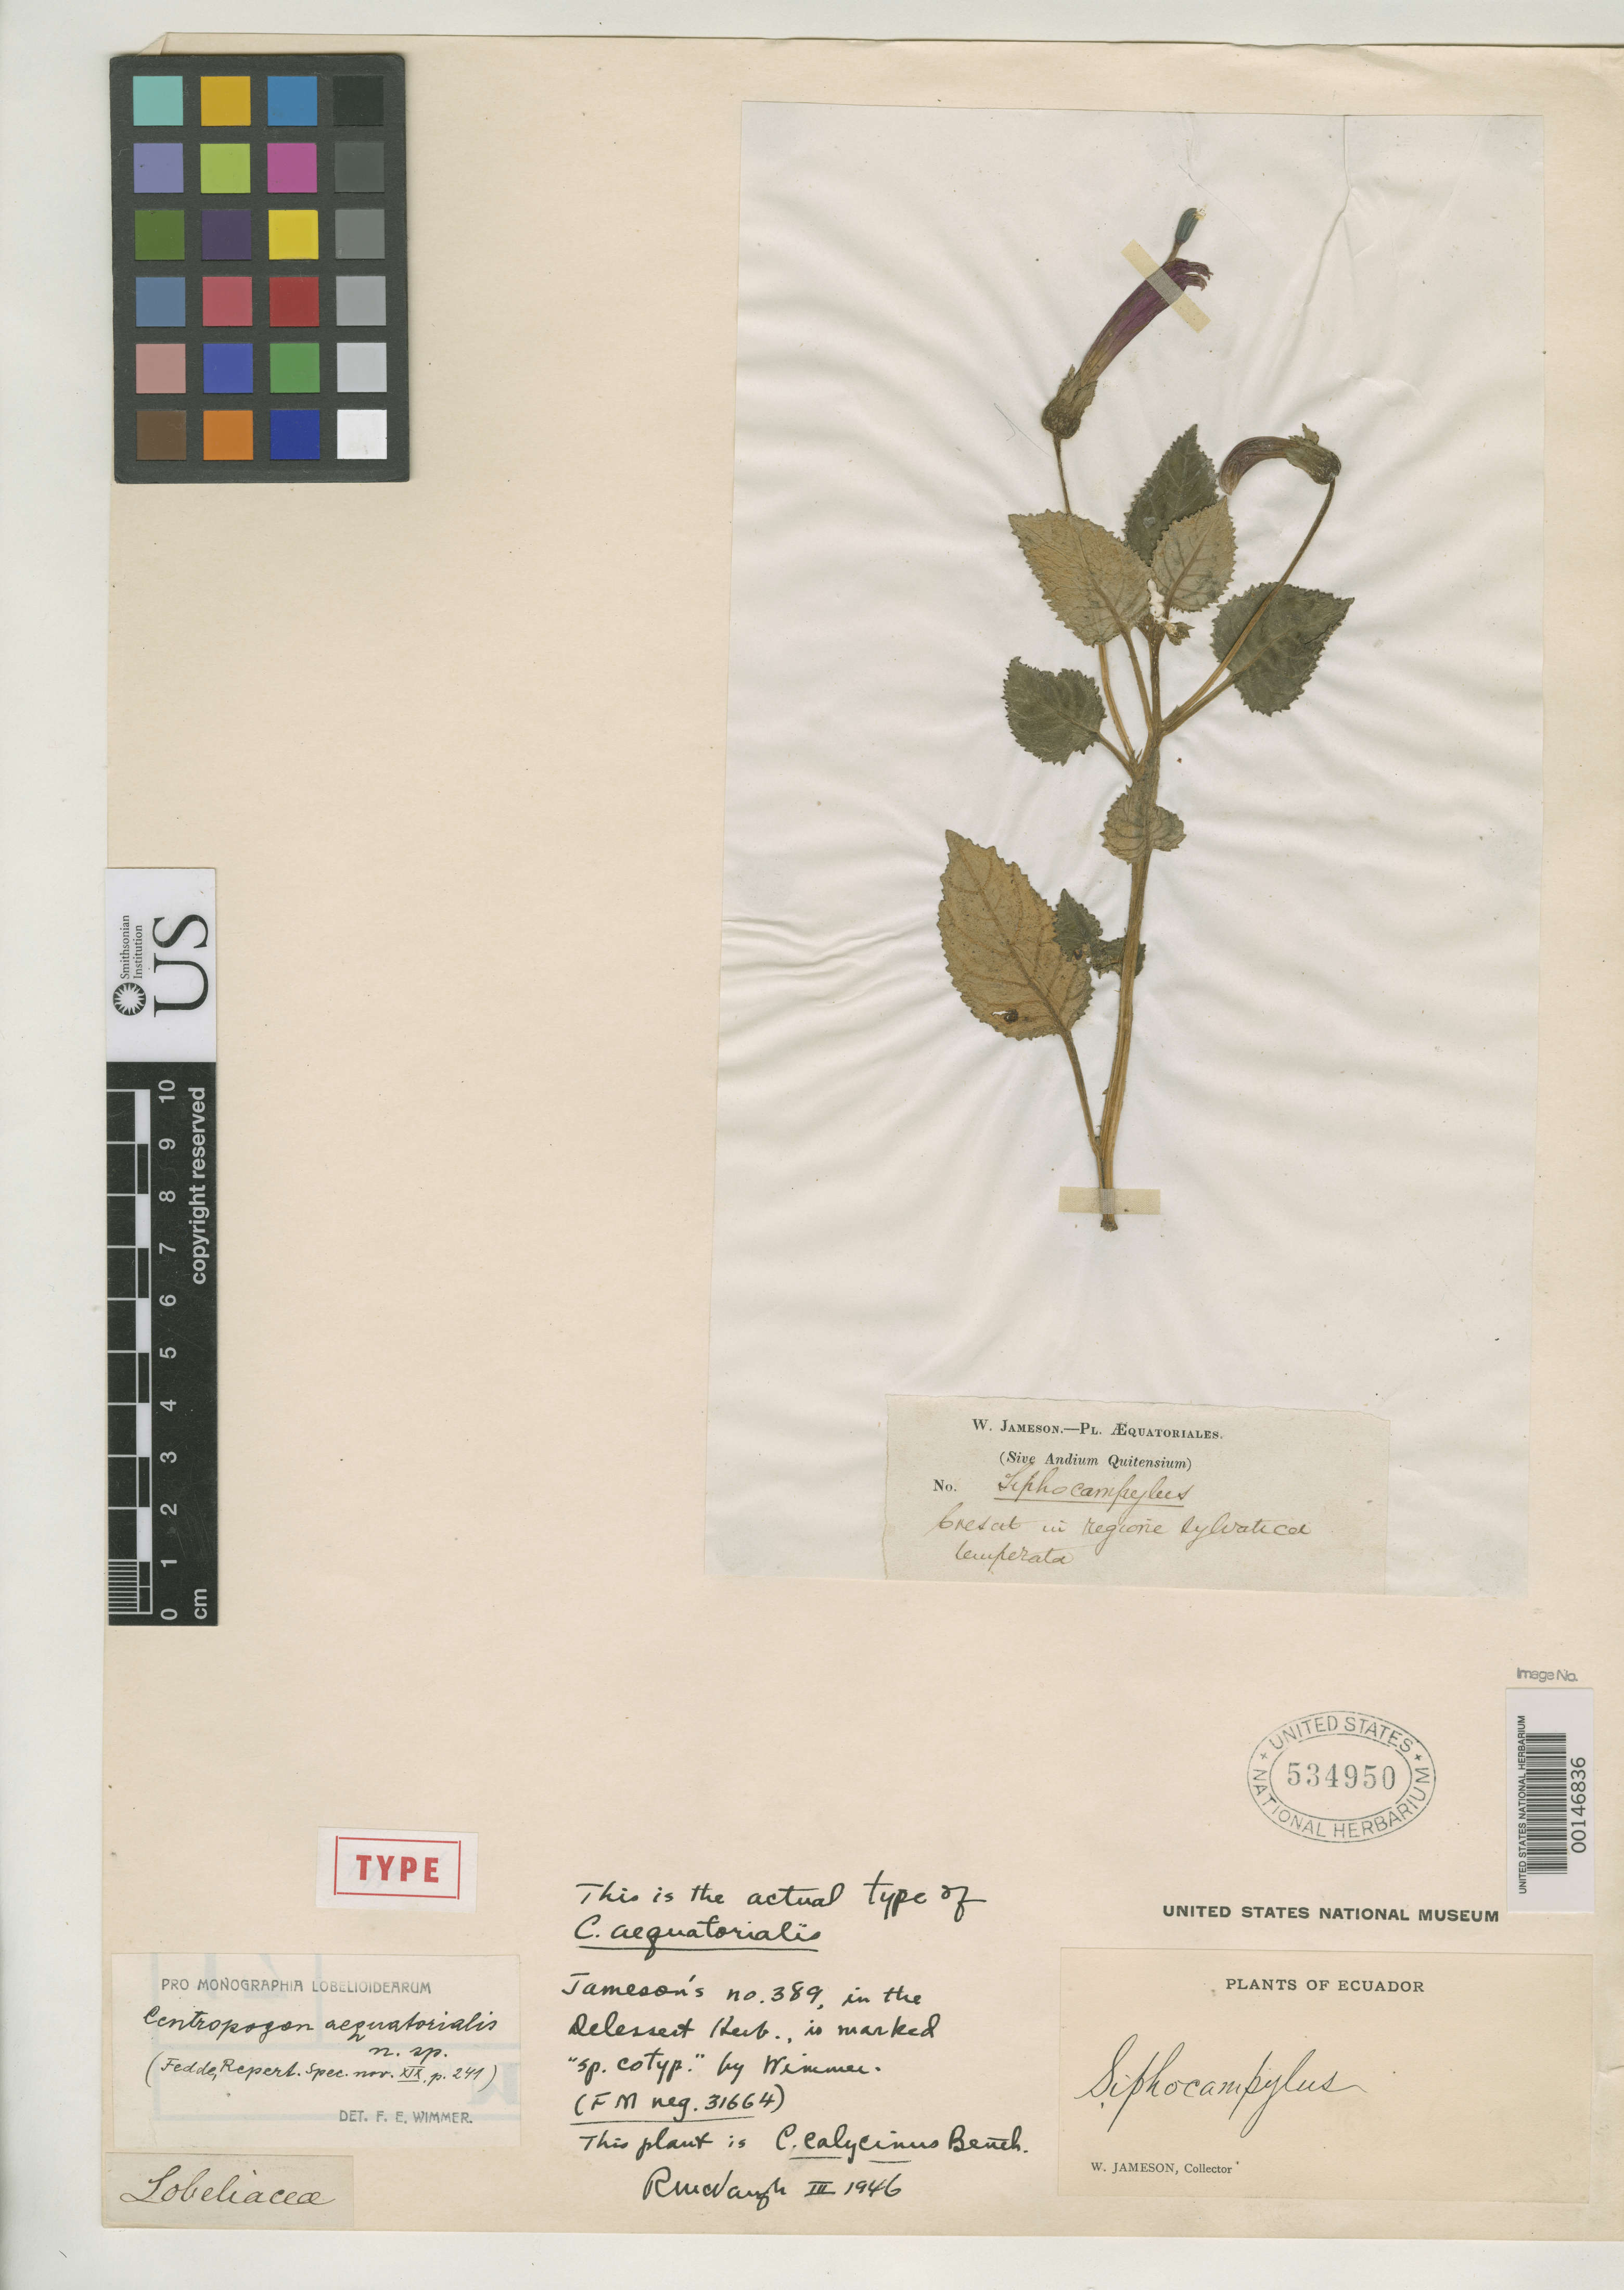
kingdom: Plantae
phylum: Tracheophyta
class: Magnoliopsida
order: Asterales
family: Campanulaceae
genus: Centropogon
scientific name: Centropogon aequatorialis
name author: E. Wimm.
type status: Holotype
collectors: W. Jameson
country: Ecuador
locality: Andium Quitensium.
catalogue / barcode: US 534950